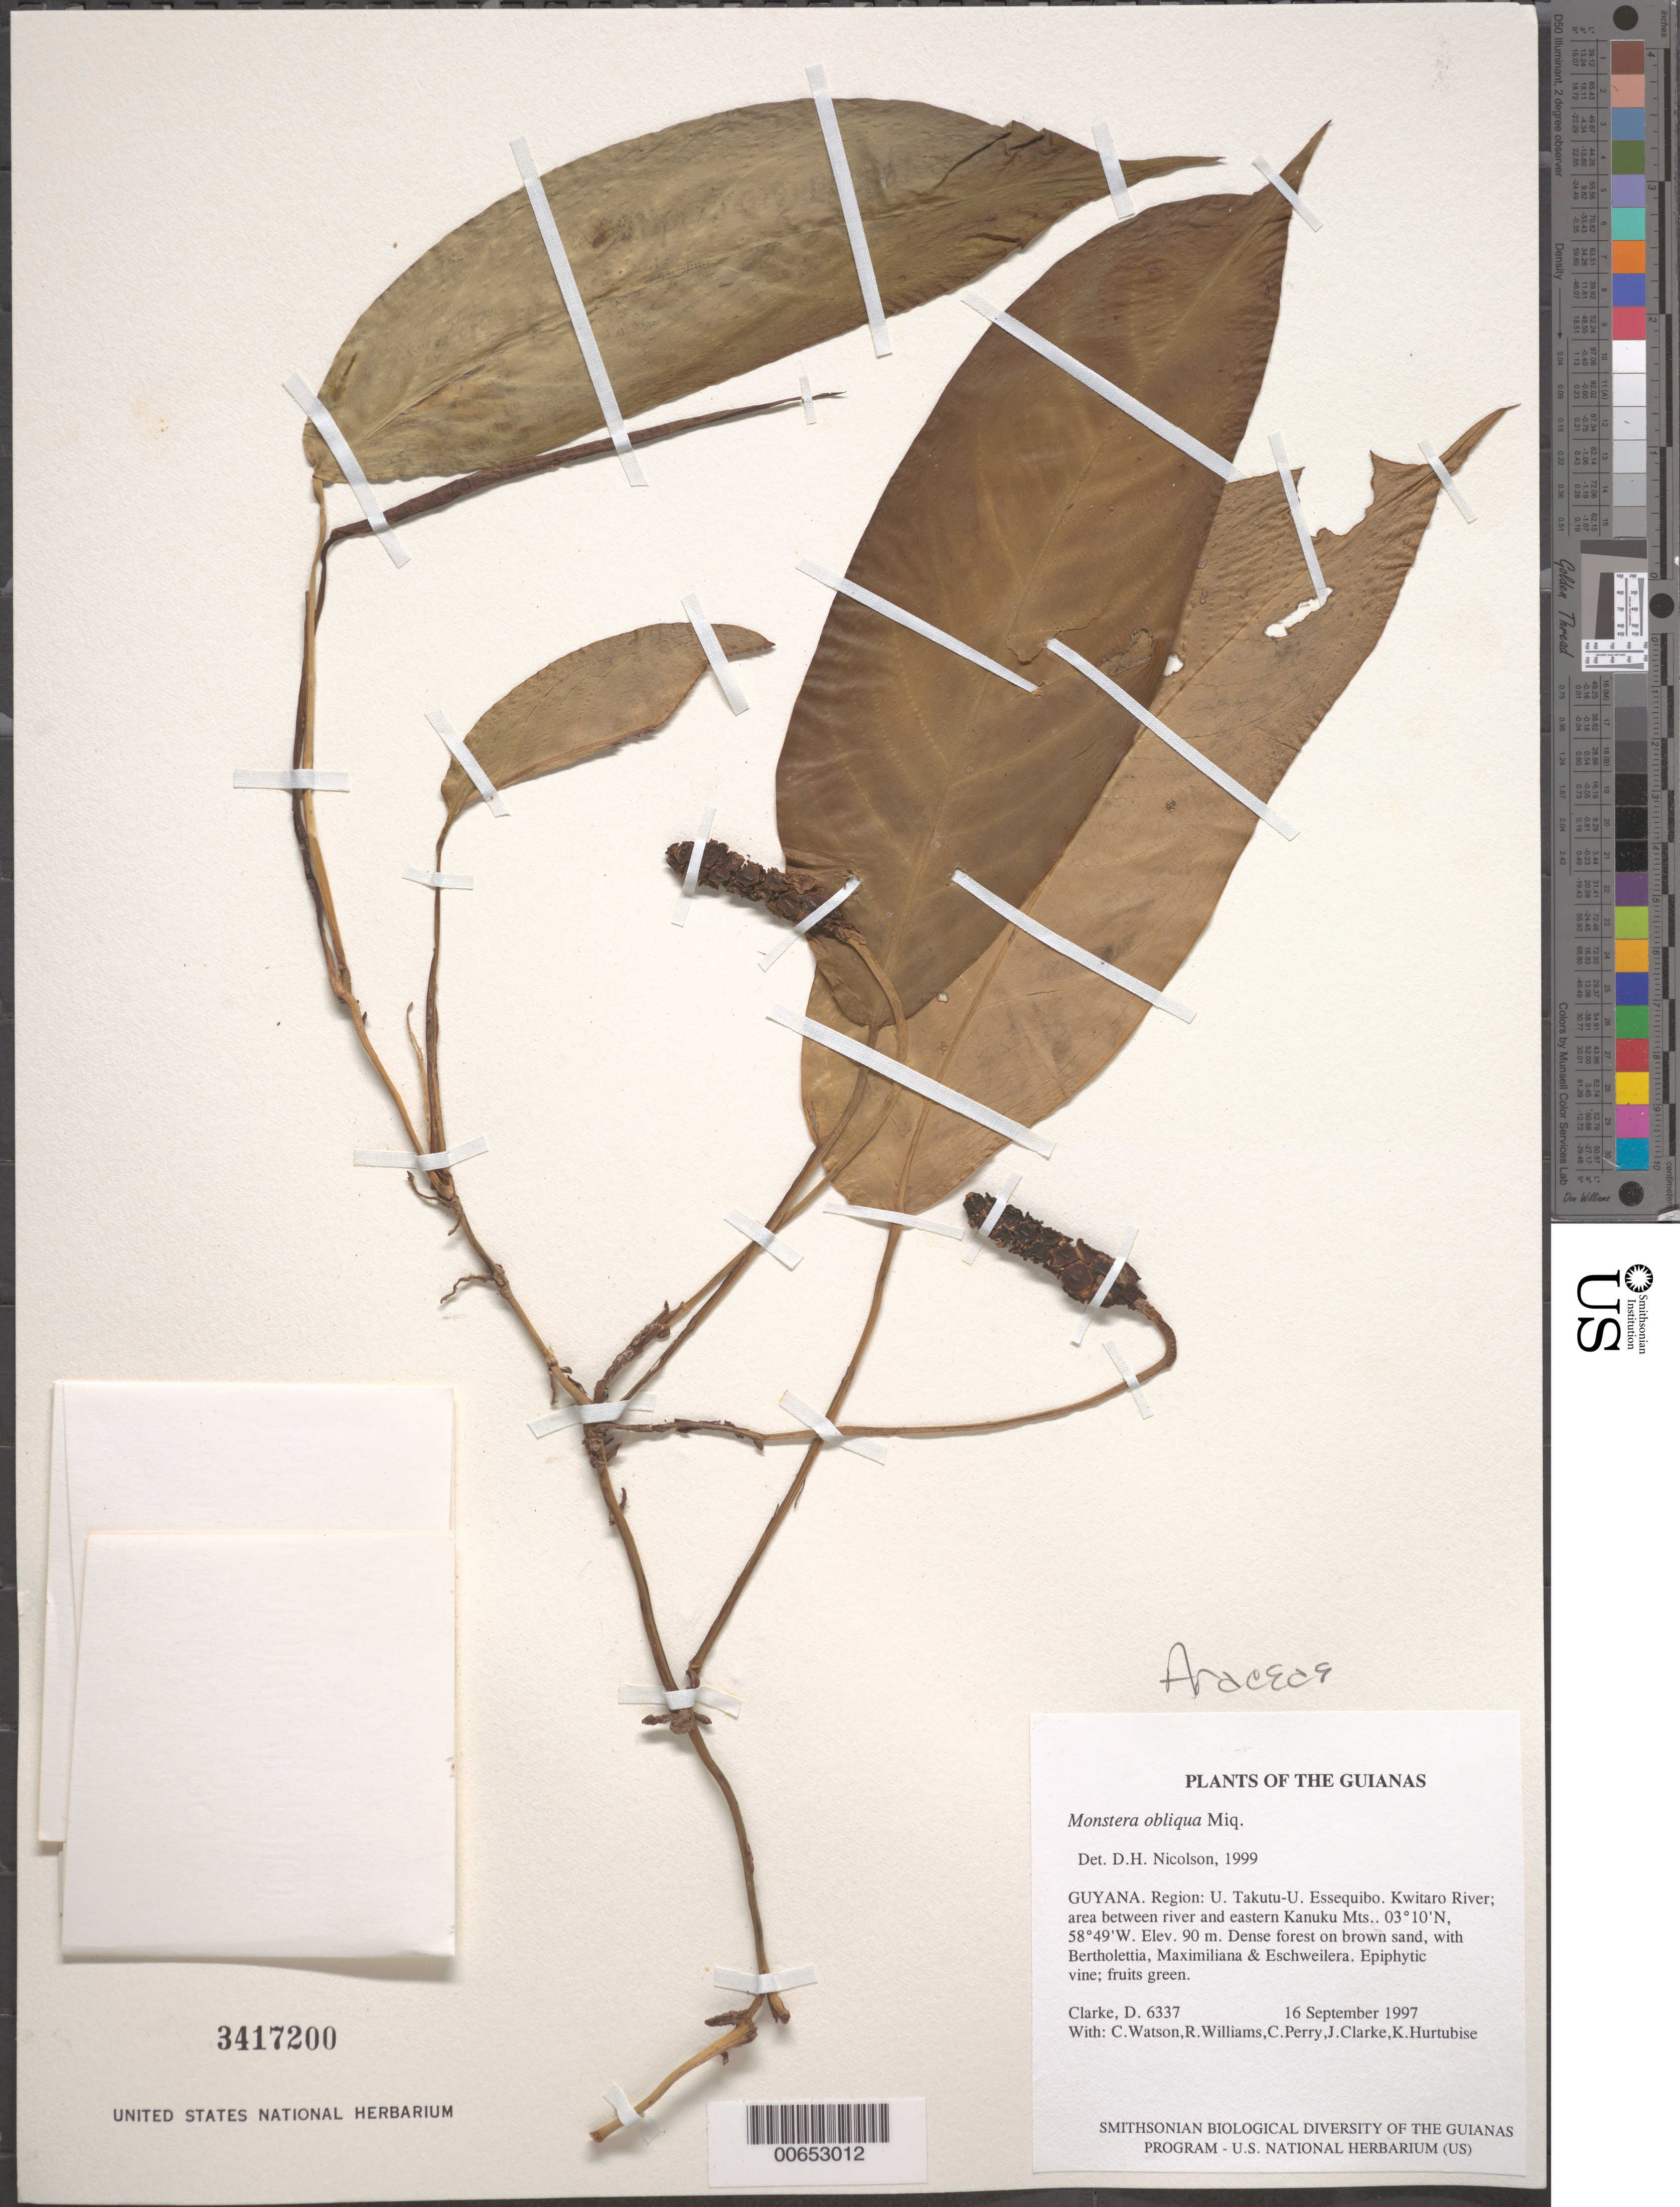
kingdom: Plantae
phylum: Tracheophyta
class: Liliopsida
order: Alismatales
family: Araceae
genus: Monstera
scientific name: Monstera obliqua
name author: Miq.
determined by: Nicolson, Dan H.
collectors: H. D. Clarke, C. Watson, R. Williams, C. Perry, J. Clarke & K. Hurtubise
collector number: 6337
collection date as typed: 16 September 1997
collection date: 1997-09-16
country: Guyana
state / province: U. Takutu-U. Essequibo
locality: Kwitaro River; area between river and eastern Kanuku Mts.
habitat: Dense forest on brown sand, with Bertholettia, Maximiliana & Eschweilera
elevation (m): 90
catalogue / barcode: US 3417200